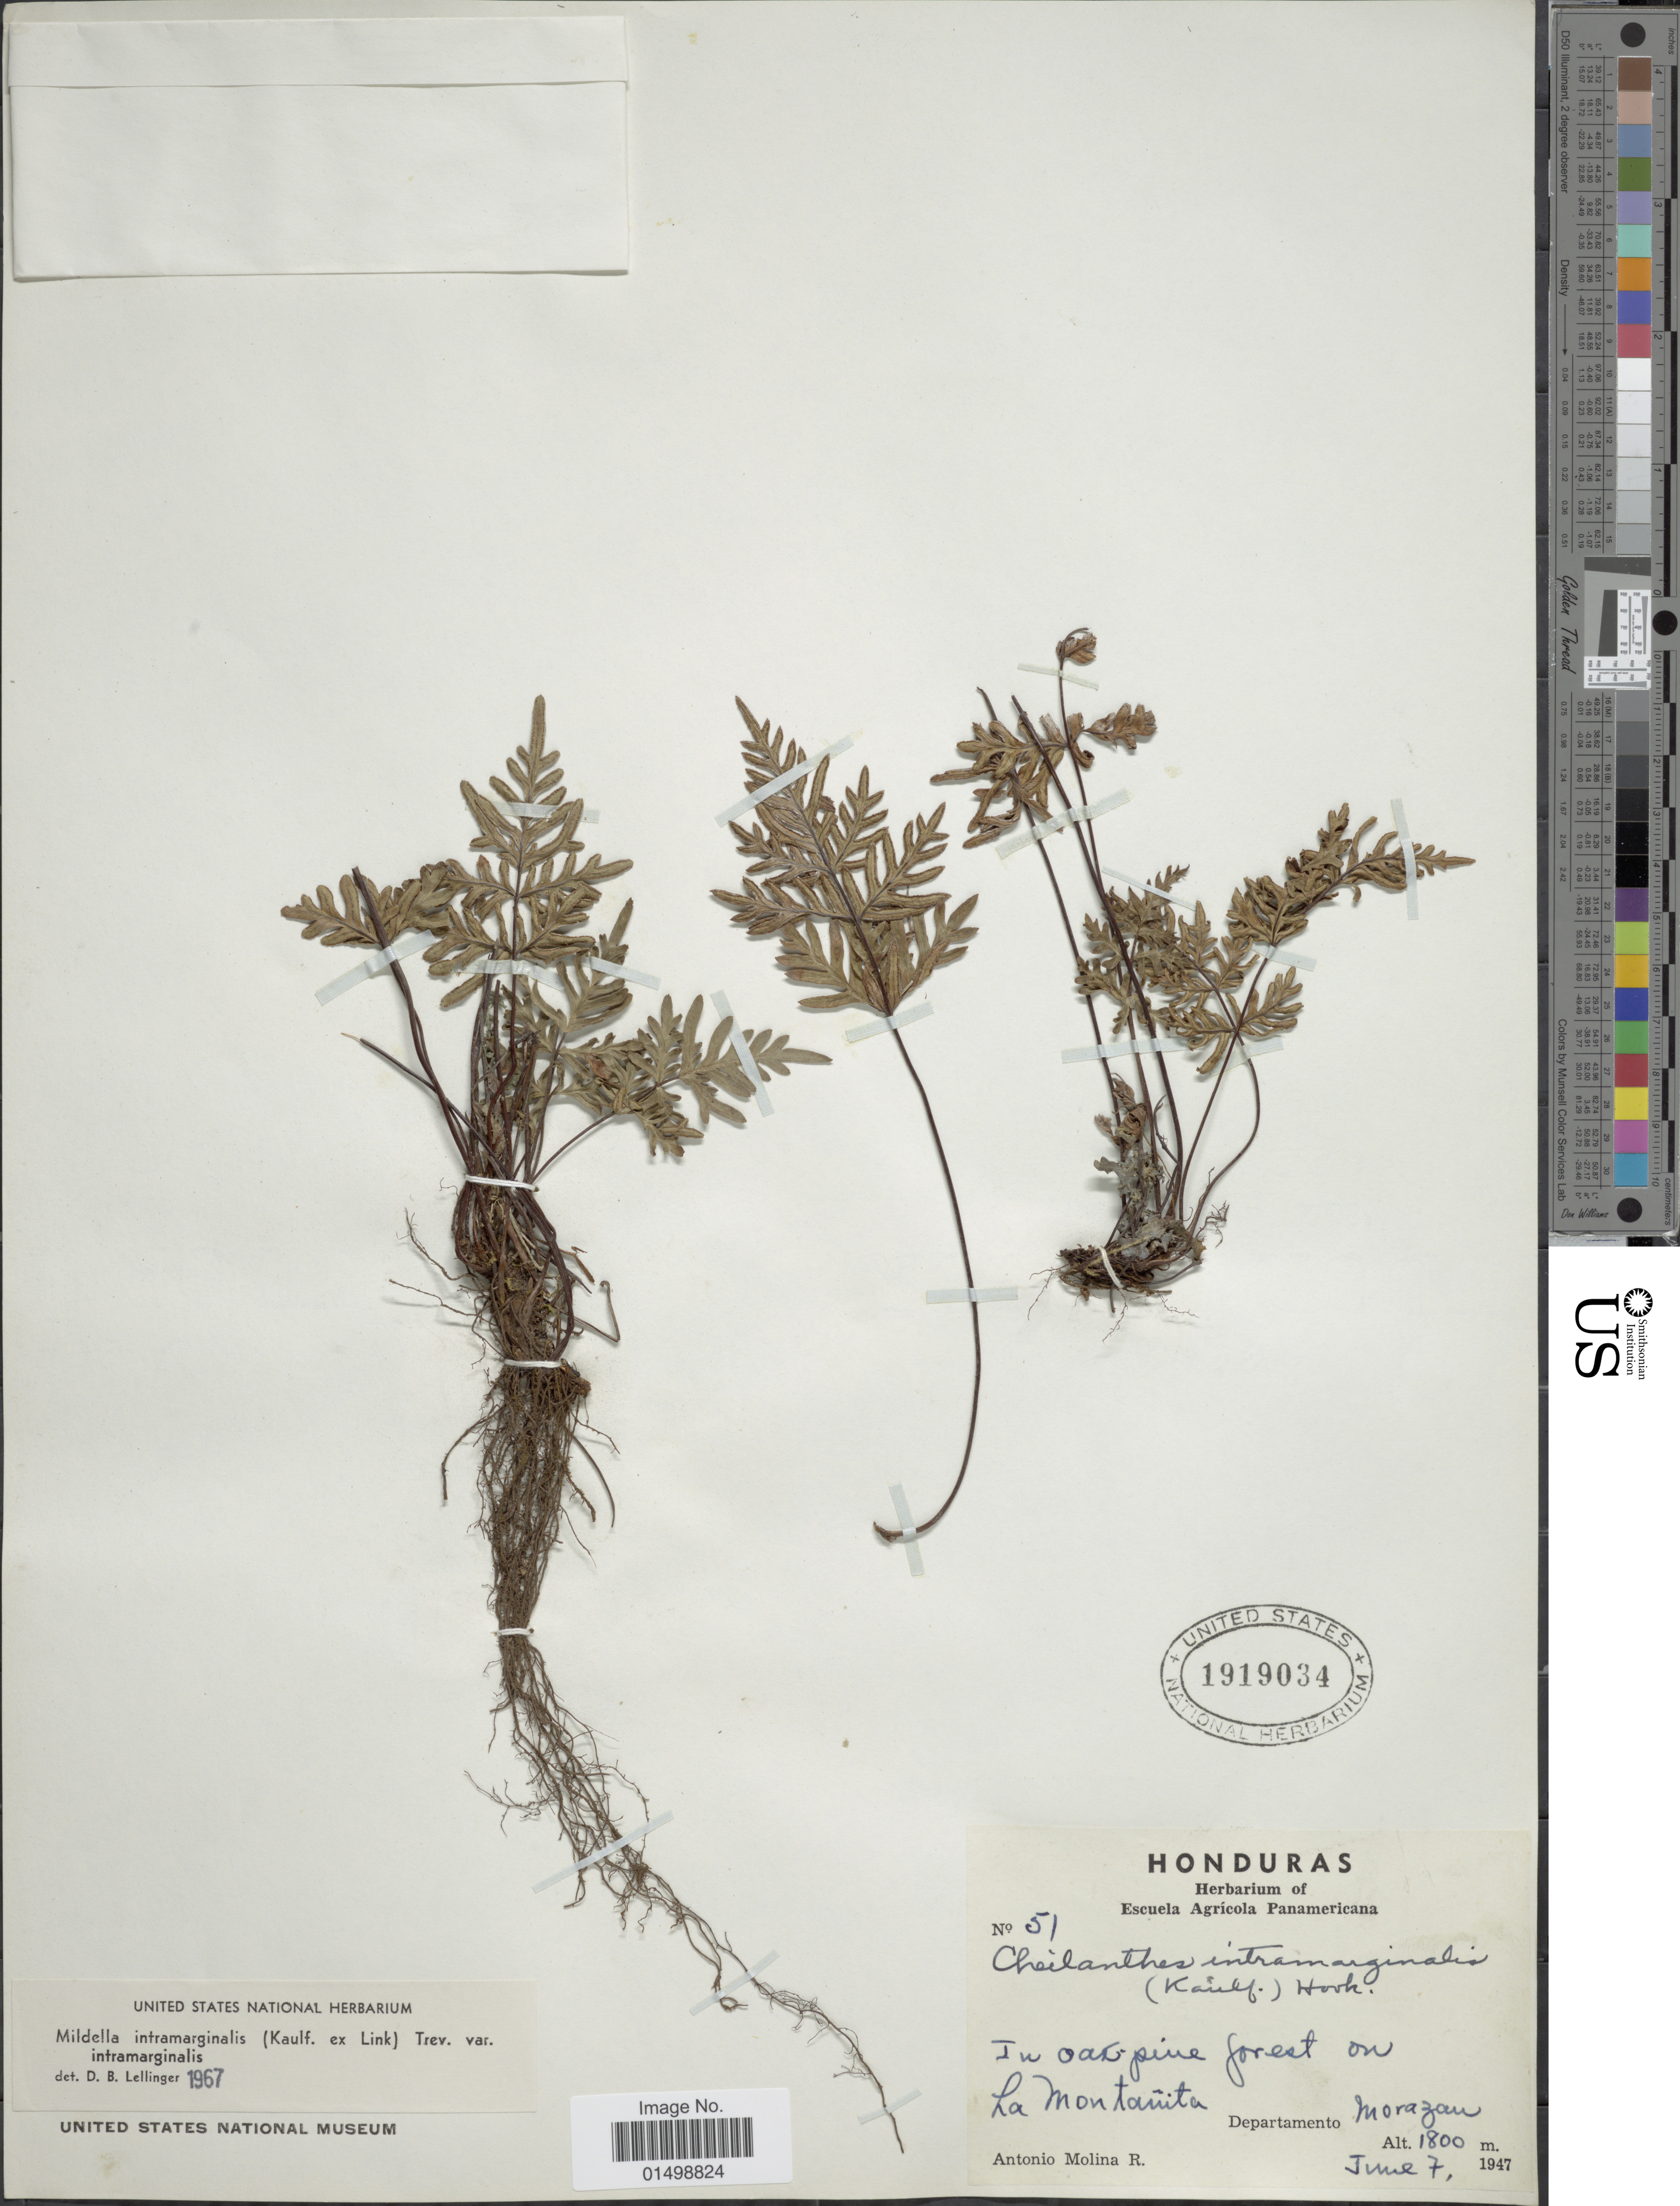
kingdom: Plantae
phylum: Tracheophyta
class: Polypodiopsida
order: Polypodiales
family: Pteridaceae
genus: Cheilanthes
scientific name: Cheilanthes intramarginalis var. intramarginalis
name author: (Kaulf.) Hook.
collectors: A. R. Molina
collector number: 51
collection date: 1947-06-07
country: Honduras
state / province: Fco. Morazán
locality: La Montanita, departamento Morazan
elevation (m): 1800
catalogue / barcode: US 1919034